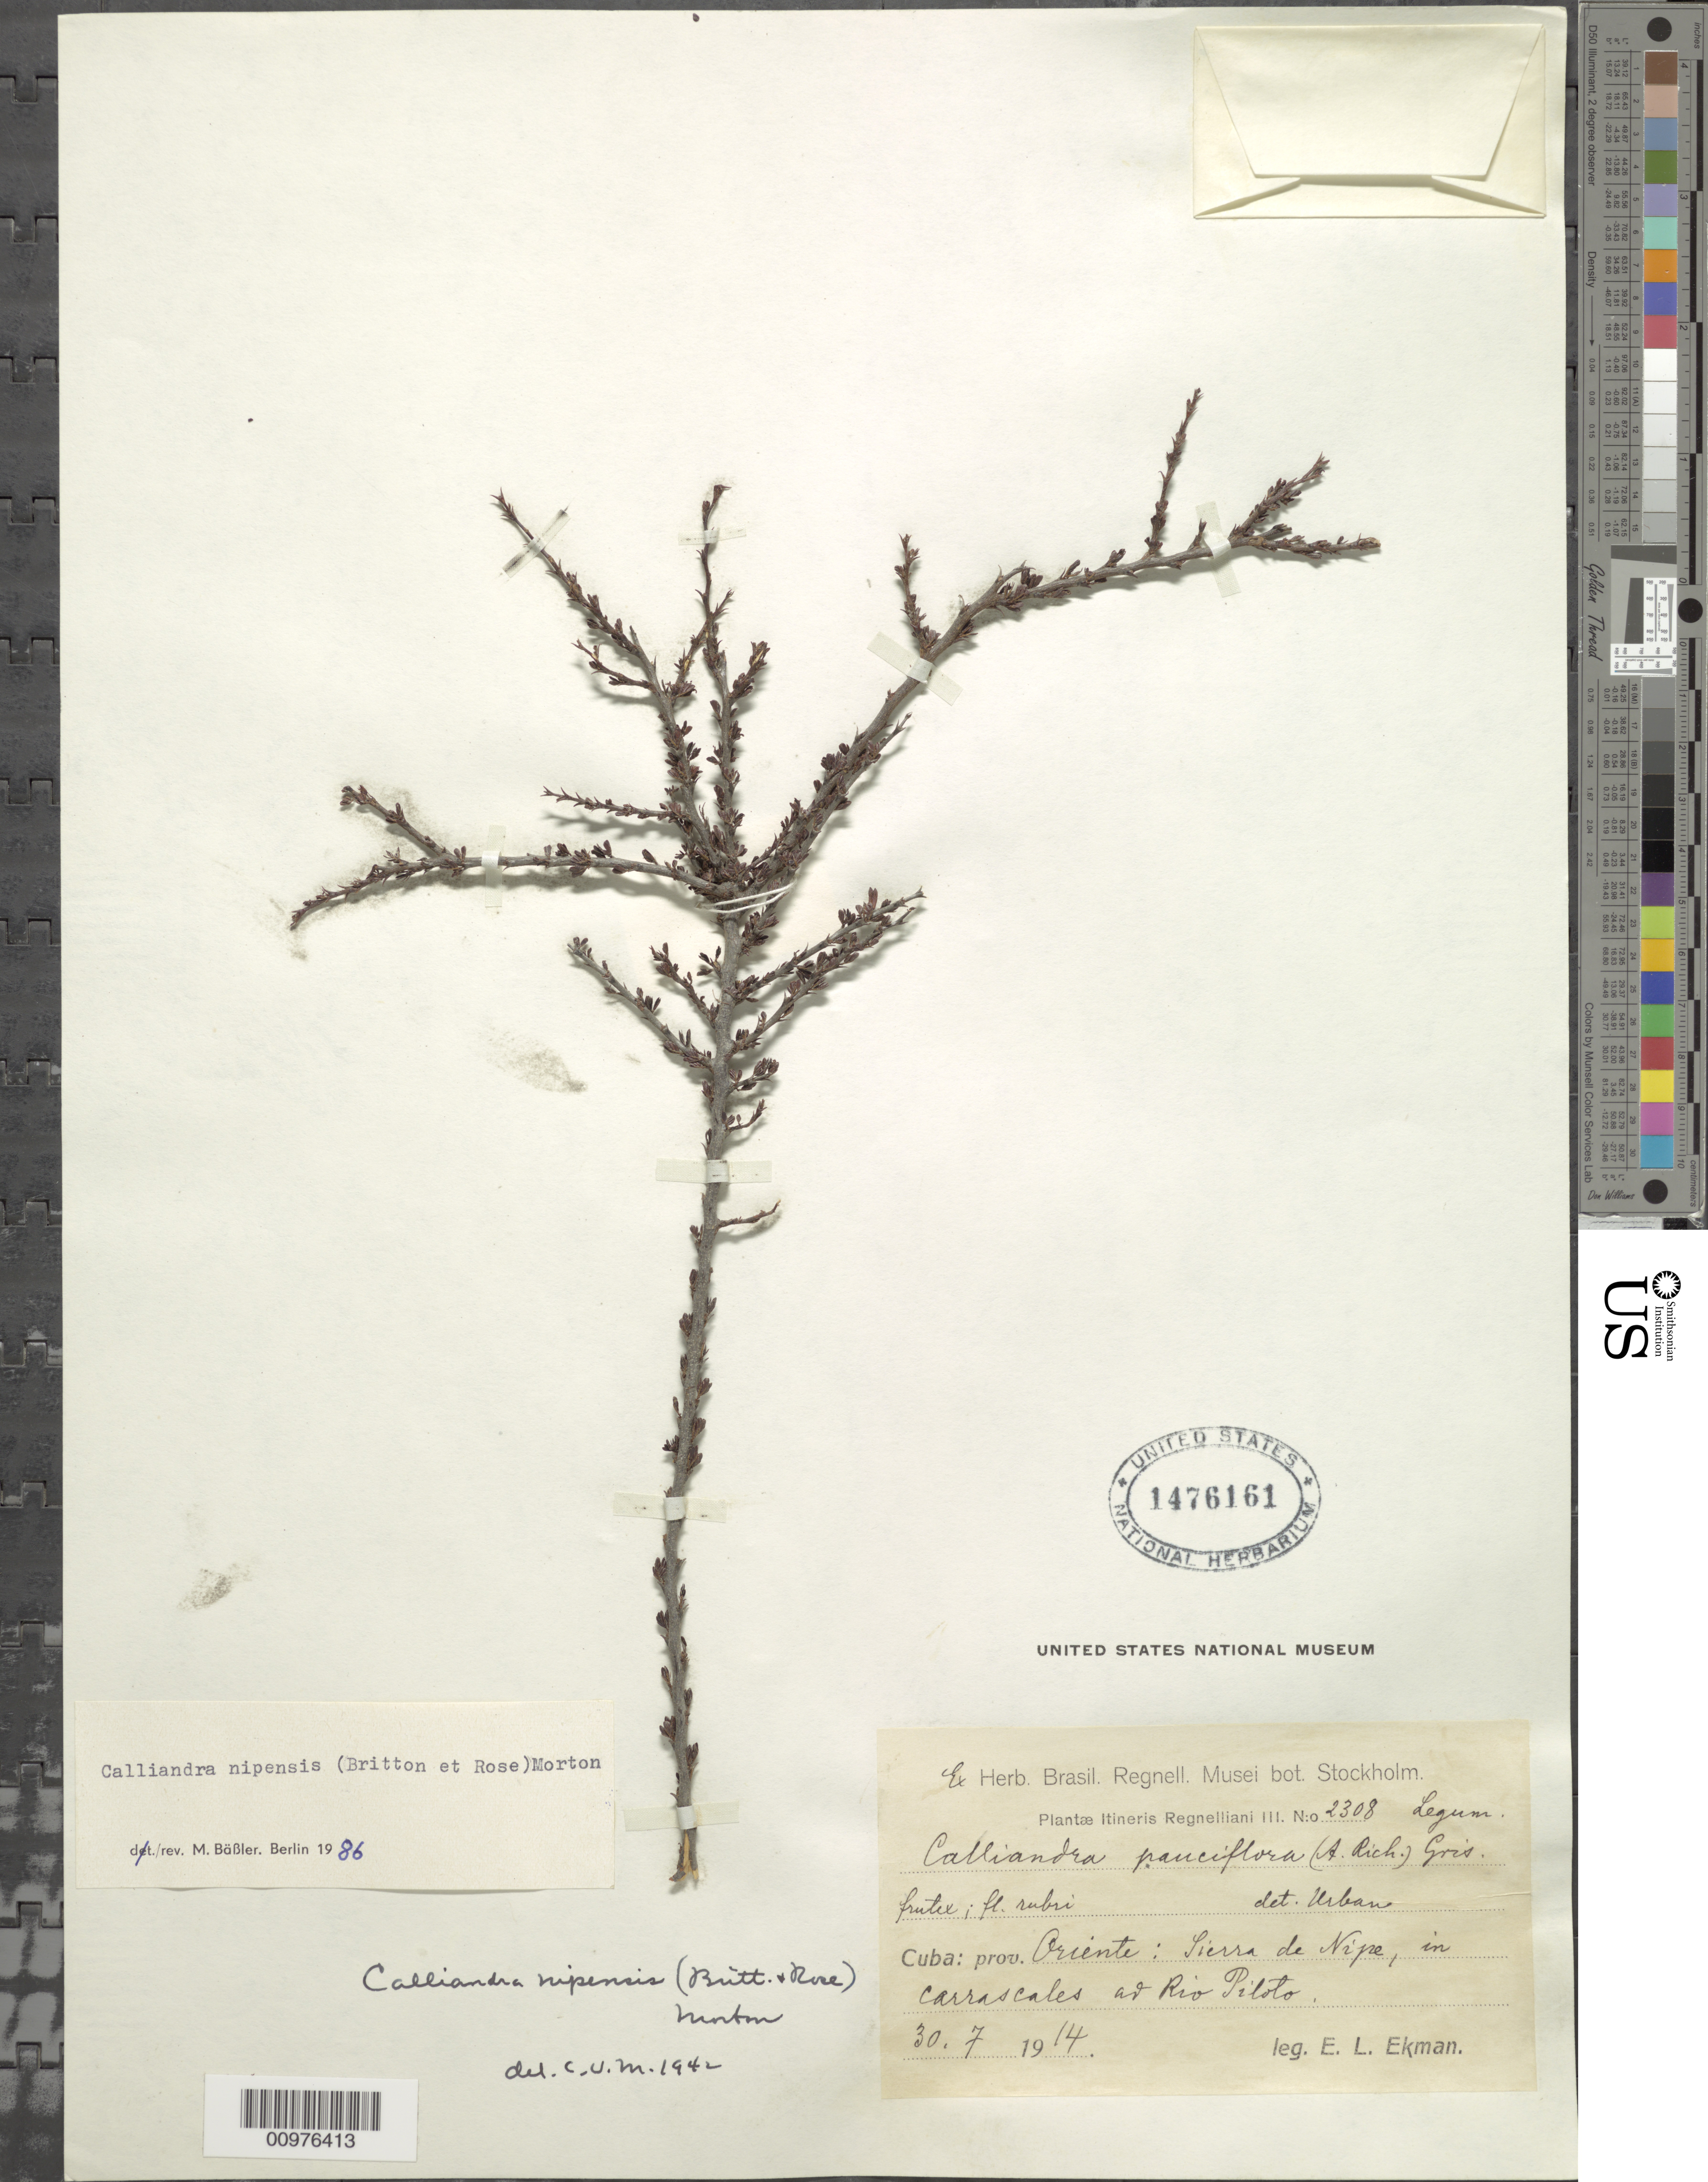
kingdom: Plantae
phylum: Tracheophyta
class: Magnoliopsida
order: Fabales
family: Fabaceae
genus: Calliandra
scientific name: Calliandra nipensis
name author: Leon & Alain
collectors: E. L. Ekman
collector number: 2308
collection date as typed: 30 Jul 1914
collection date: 1914-07-30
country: Cuba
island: Cuba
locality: prov Oriente: sierra de Nipe, in carrascales au rio Piloto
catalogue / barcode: US 1476161